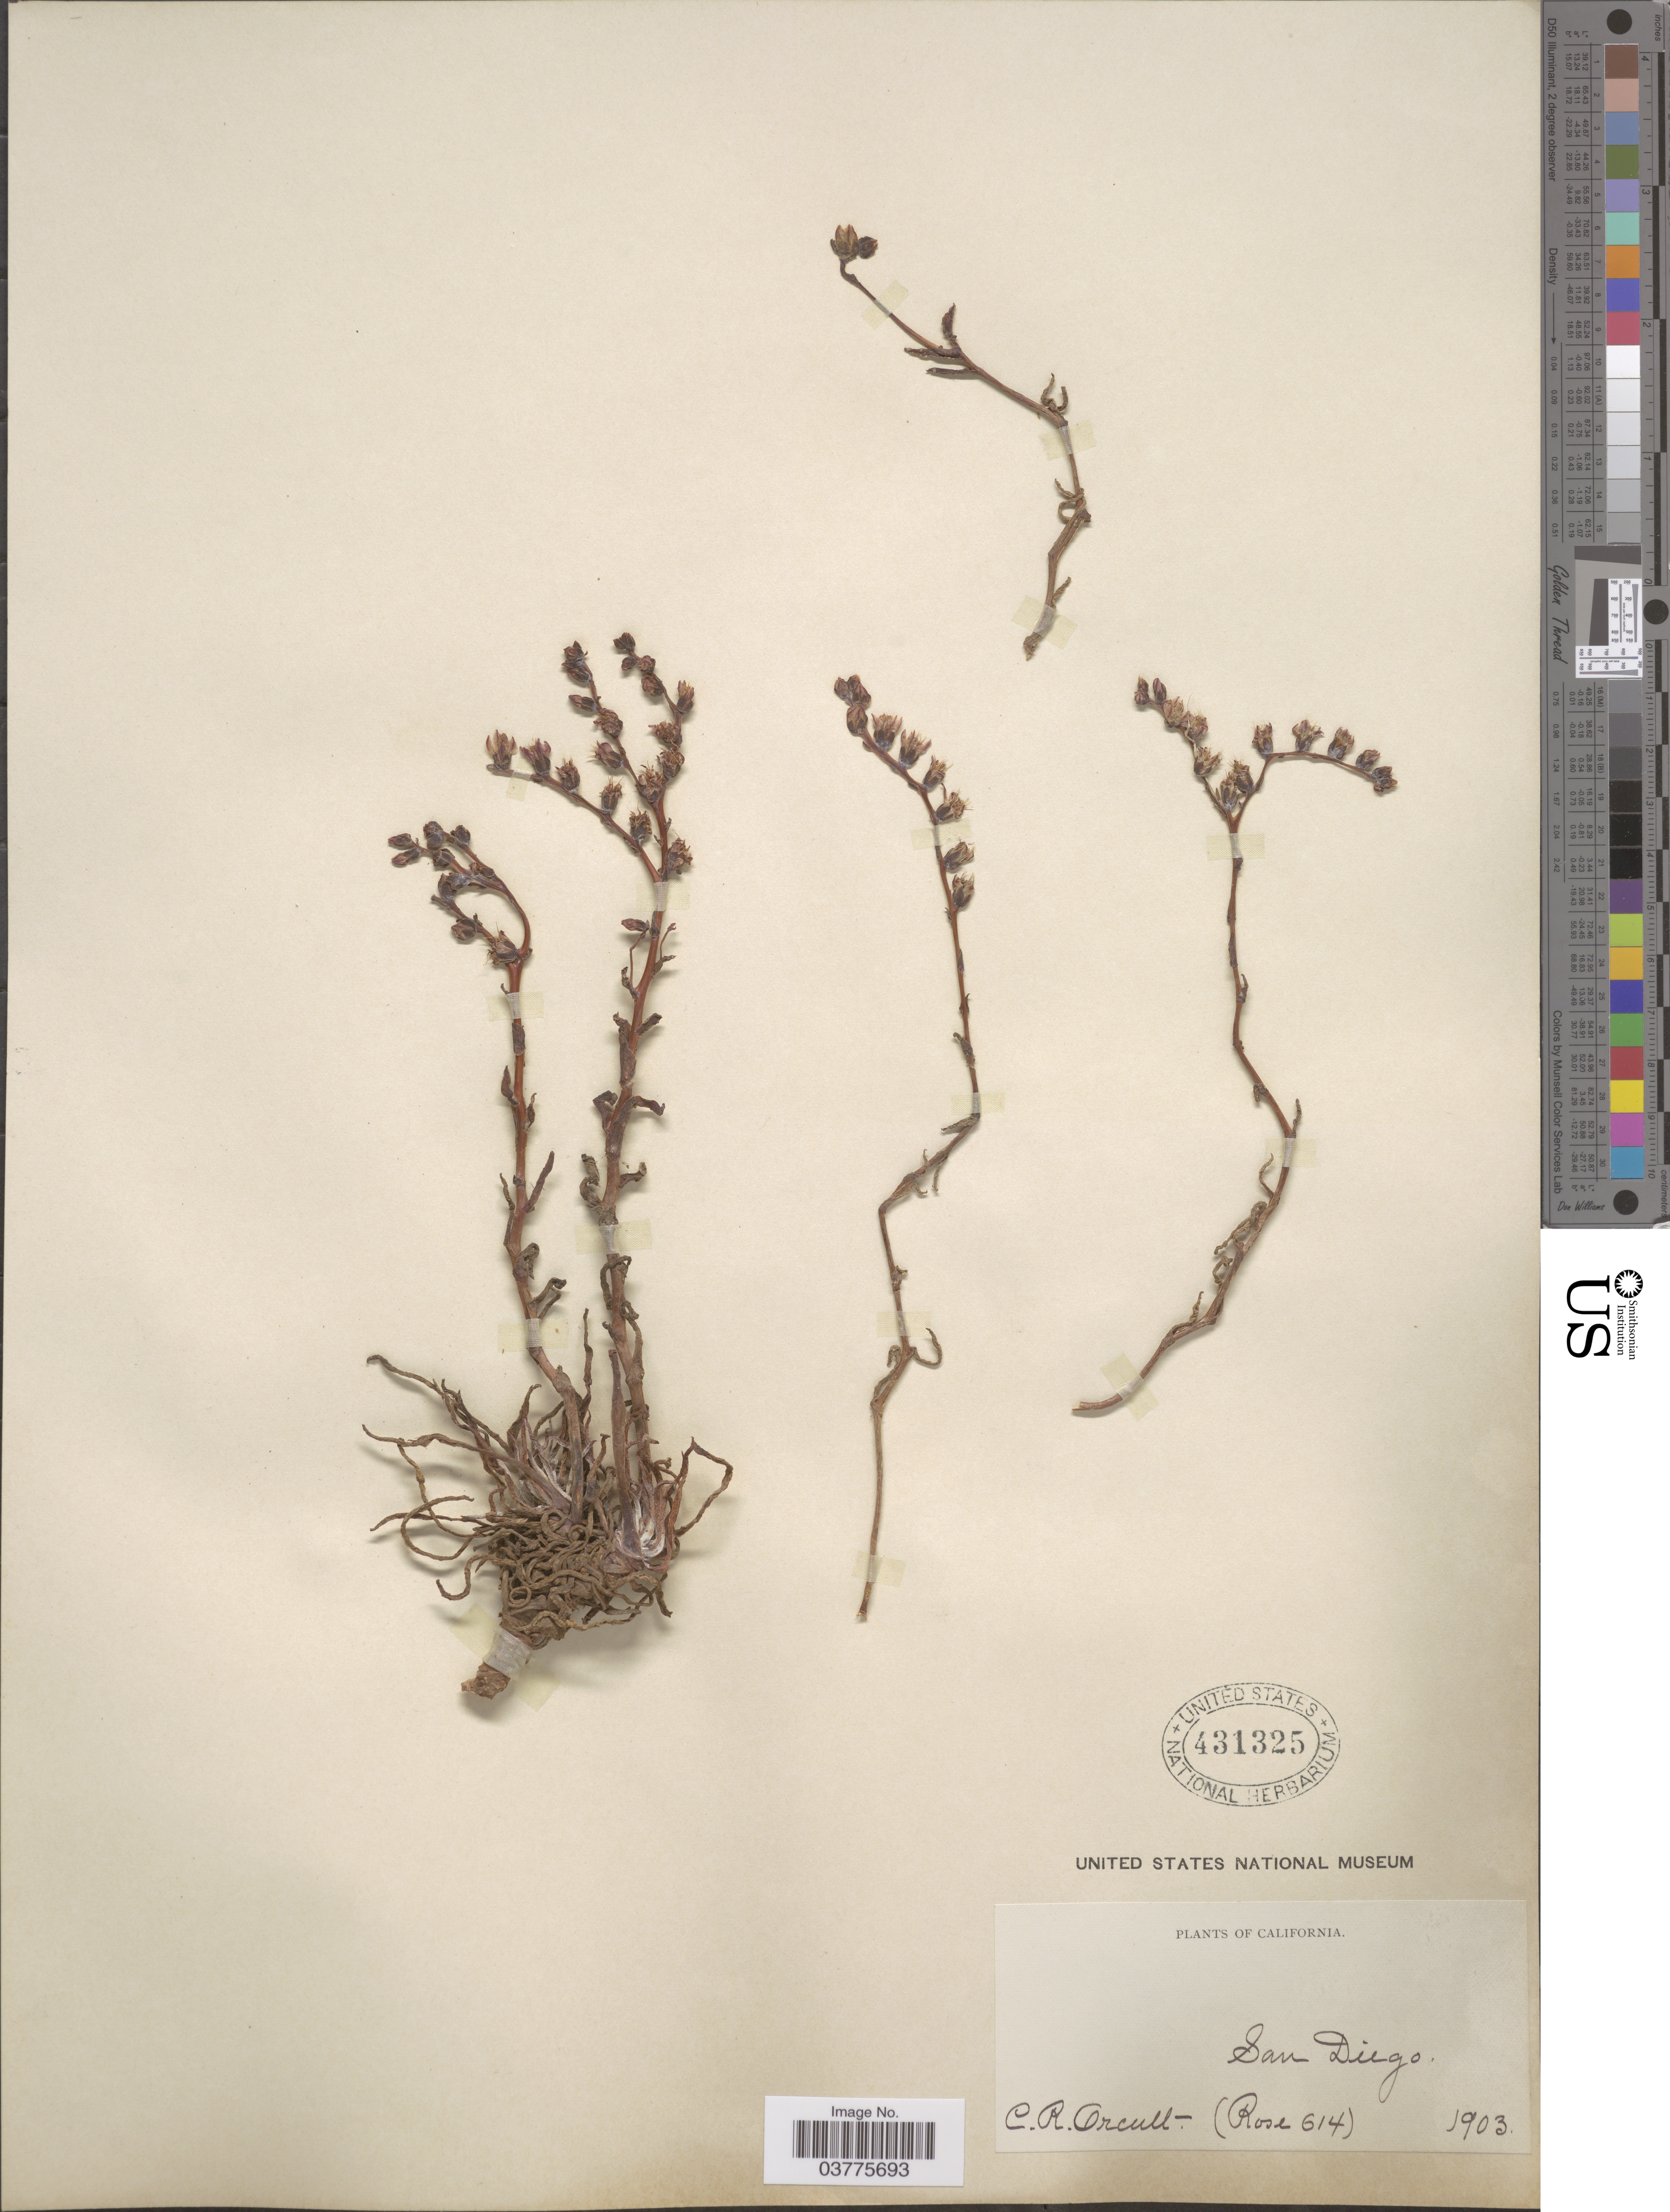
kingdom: Plantae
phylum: Tracheophyta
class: Magnoliopsida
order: Saxifragales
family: Crassulaceae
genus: Dudleya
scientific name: Dudleya attenuata subsp. orcuttii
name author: (Rose) Moran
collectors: C. R. Orcutt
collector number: Rose614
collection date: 1903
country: United States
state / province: California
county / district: San Diego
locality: San Diego.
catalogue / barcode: US 431325